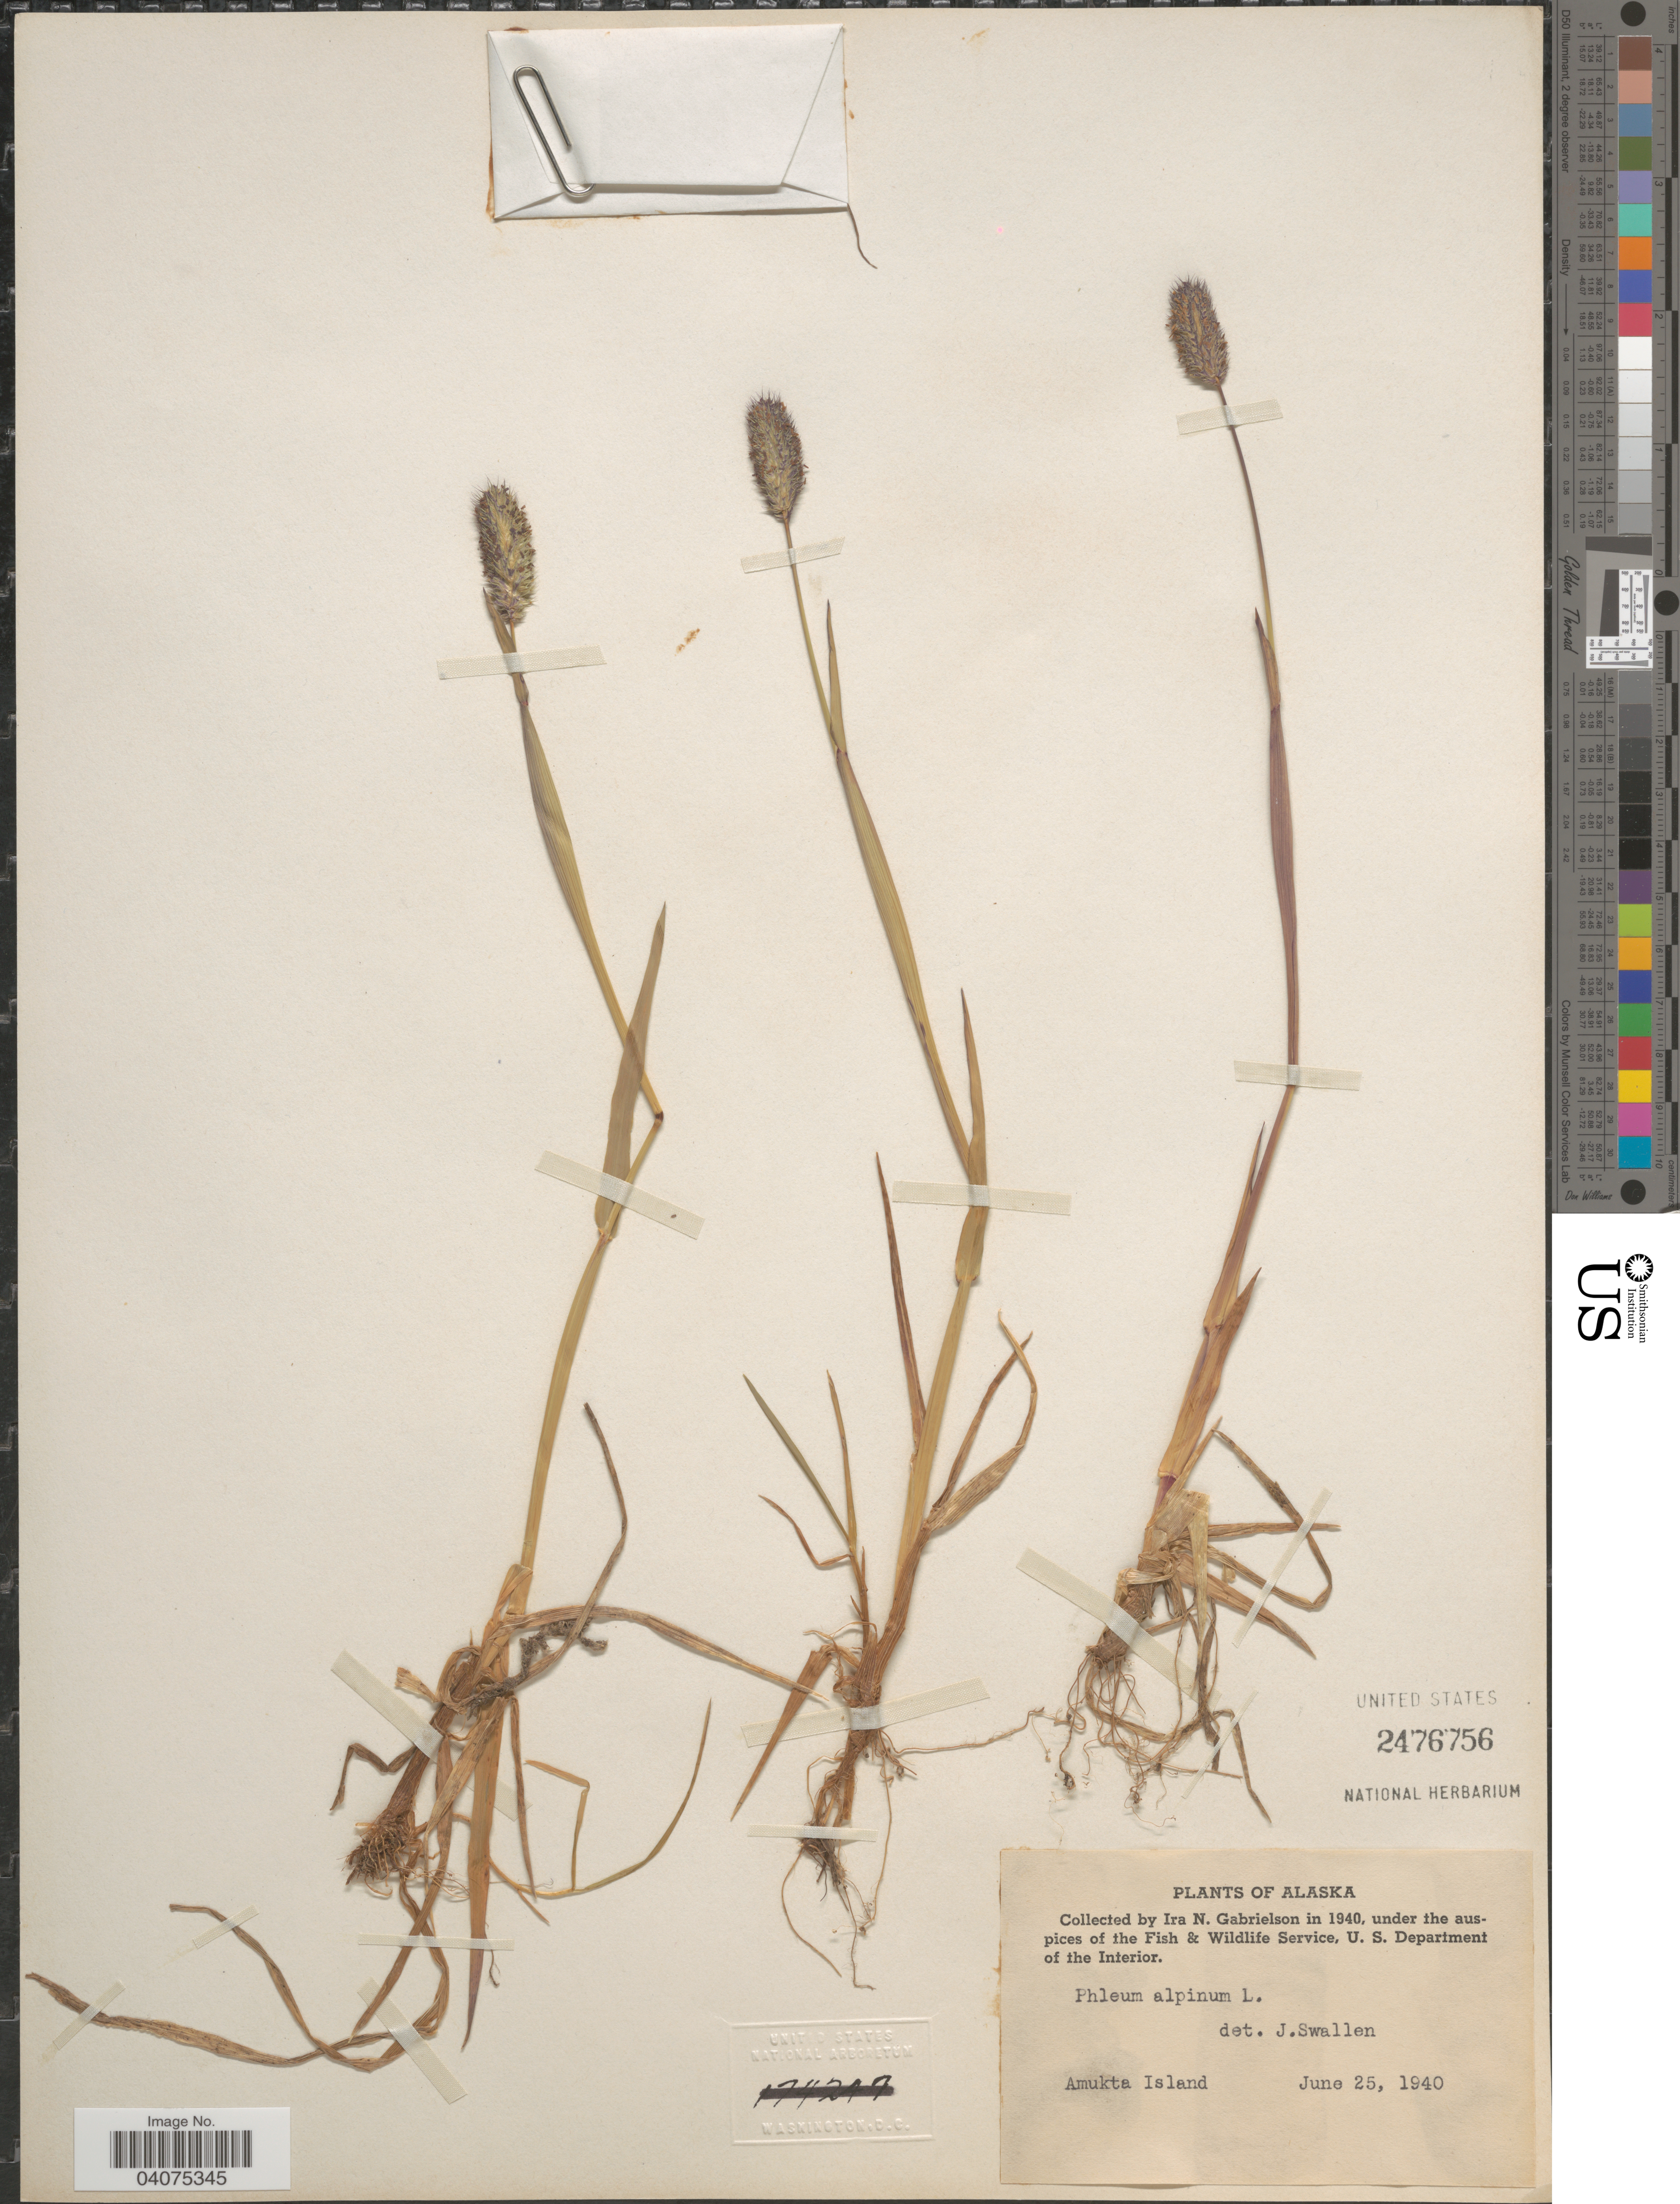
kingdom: Plantae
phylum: Tracheophyta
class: Liliopsida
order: Poales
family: Poaceae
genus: Phleum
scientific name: Phleum alpinum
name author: L.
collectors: I. Gabrielson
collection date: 1940-06-25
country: United States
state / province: Alaska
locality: Amukta Island.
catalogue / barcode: US 2476756